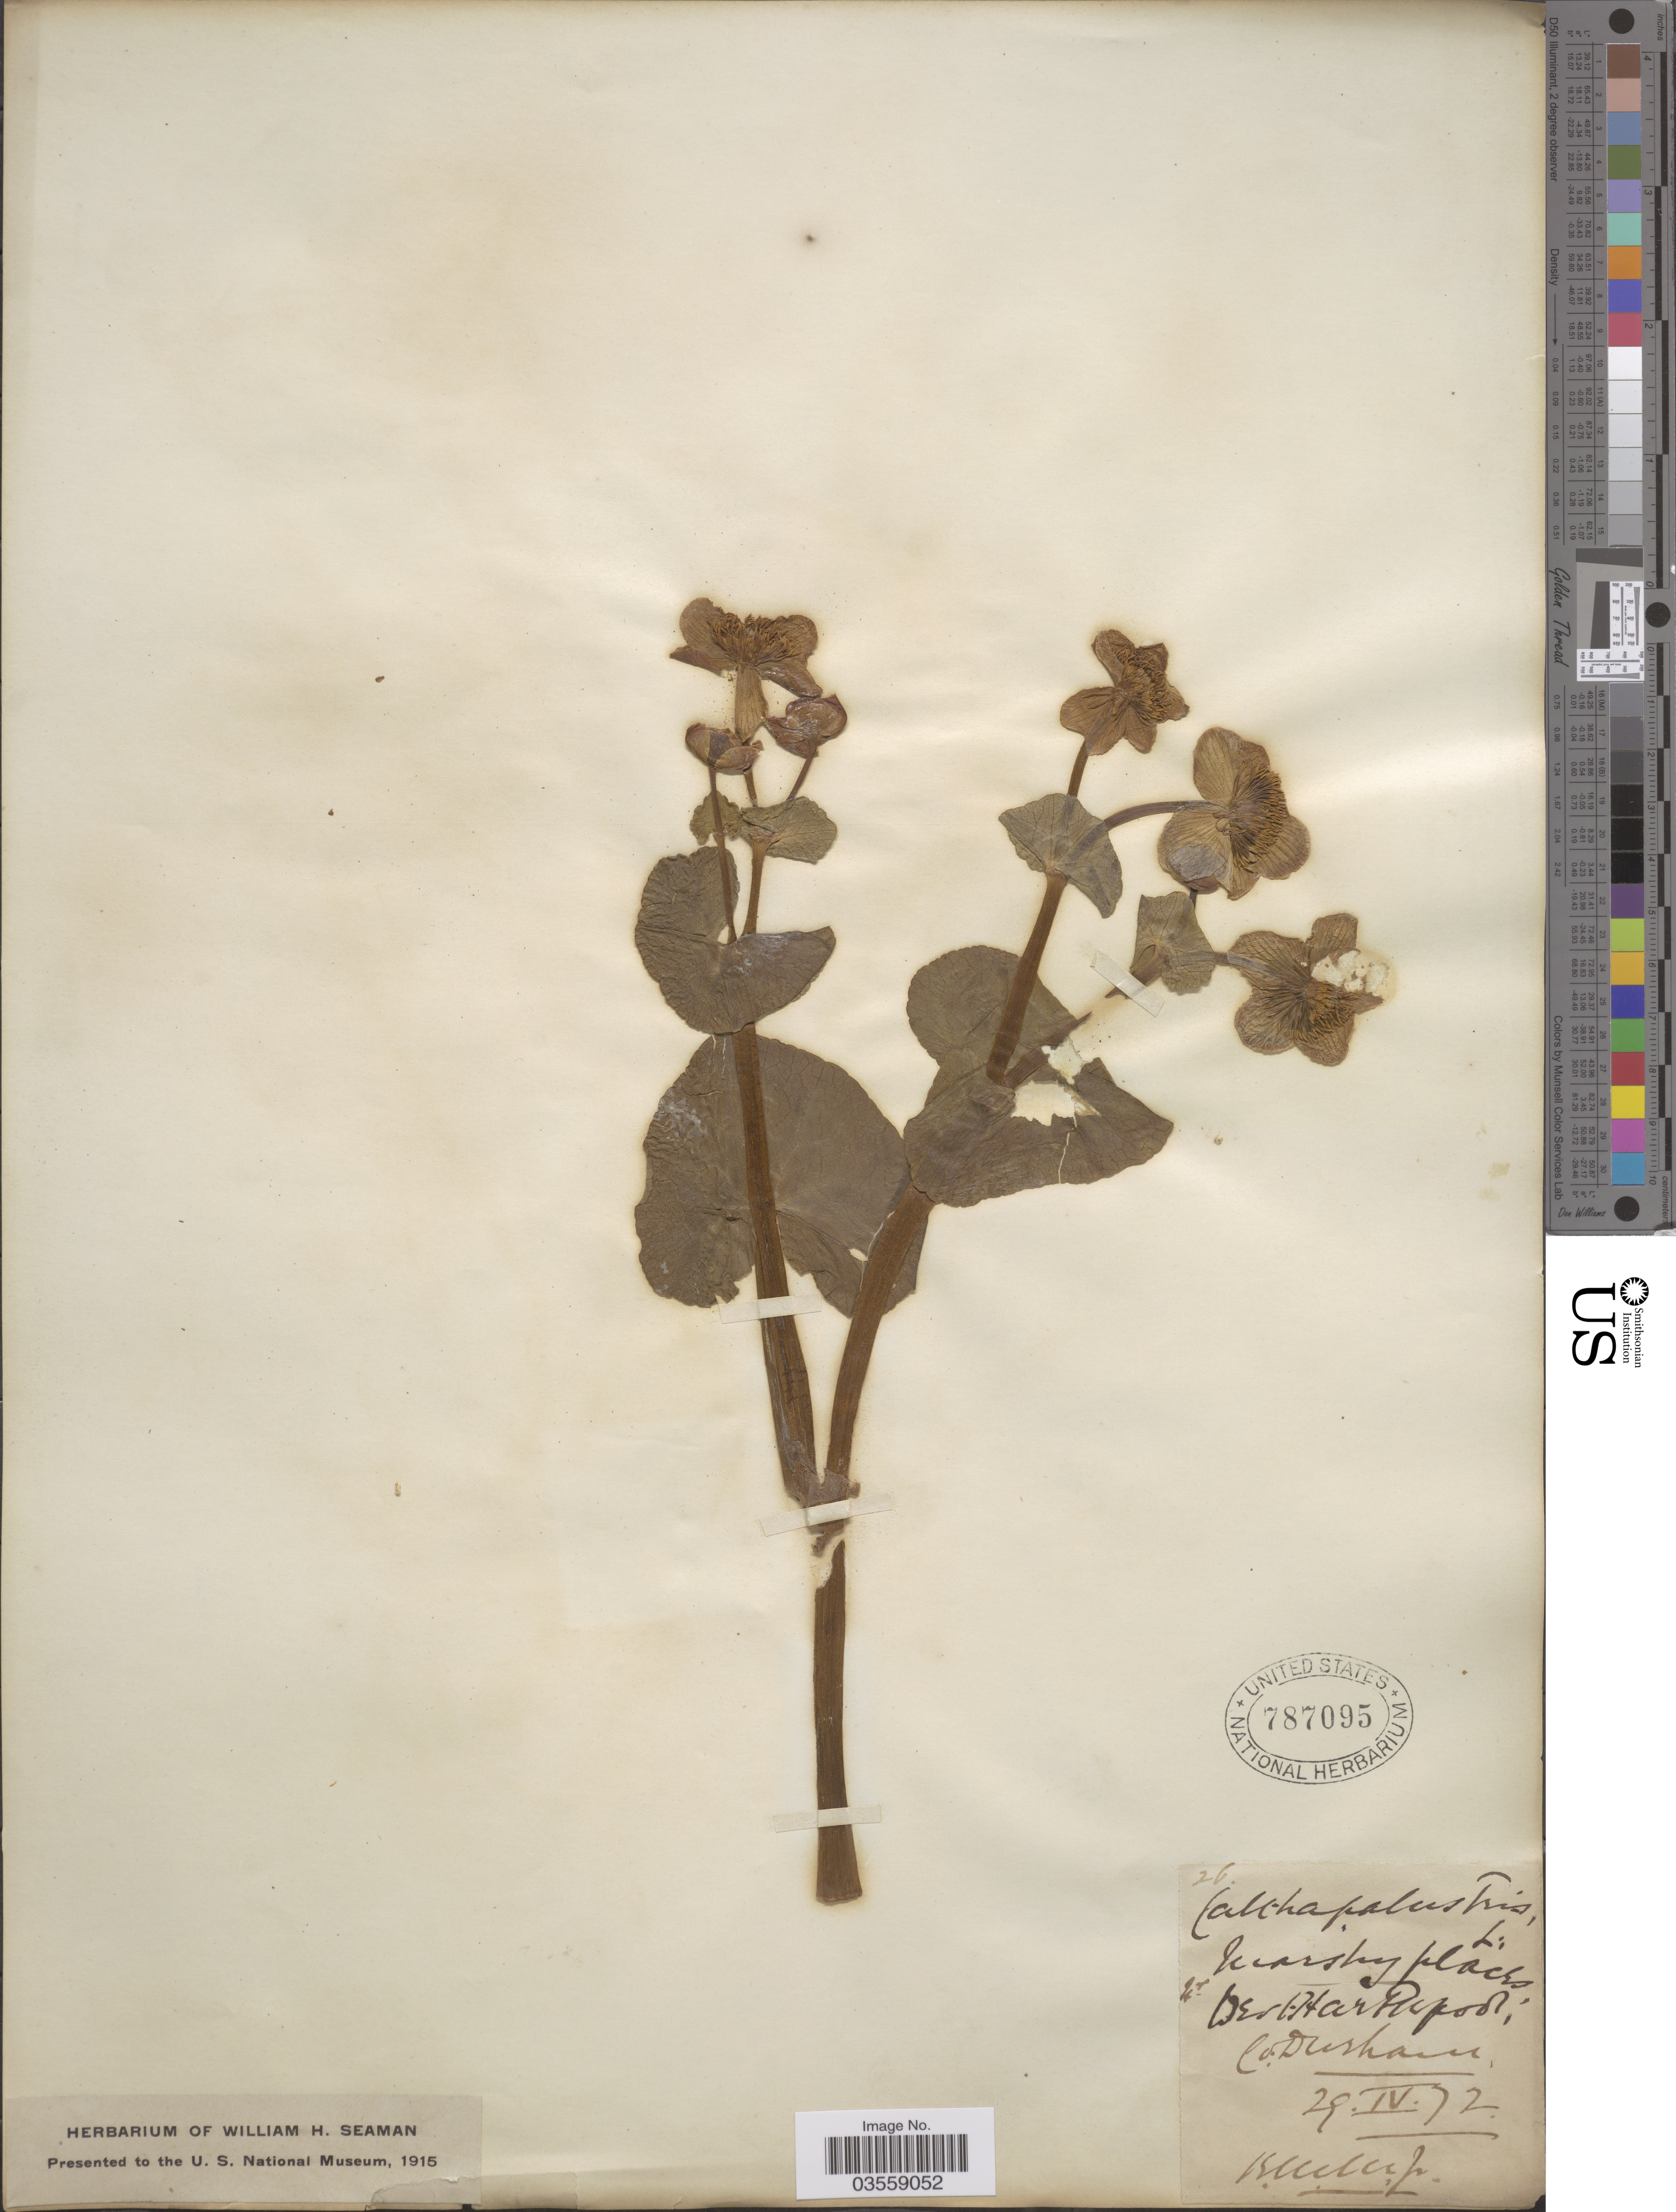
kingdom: Plantae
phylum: Tracheophyta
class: Magnoliopsida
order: Ranunculales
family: Ranunculaceae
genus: Caltha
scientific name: Caltha palustris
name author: L.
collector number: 26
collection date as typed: Transcribed d/m/y: 29/4/72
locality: Nearby places, Dest Hart Prepool Co. [interpreted]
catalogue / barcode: US 787095